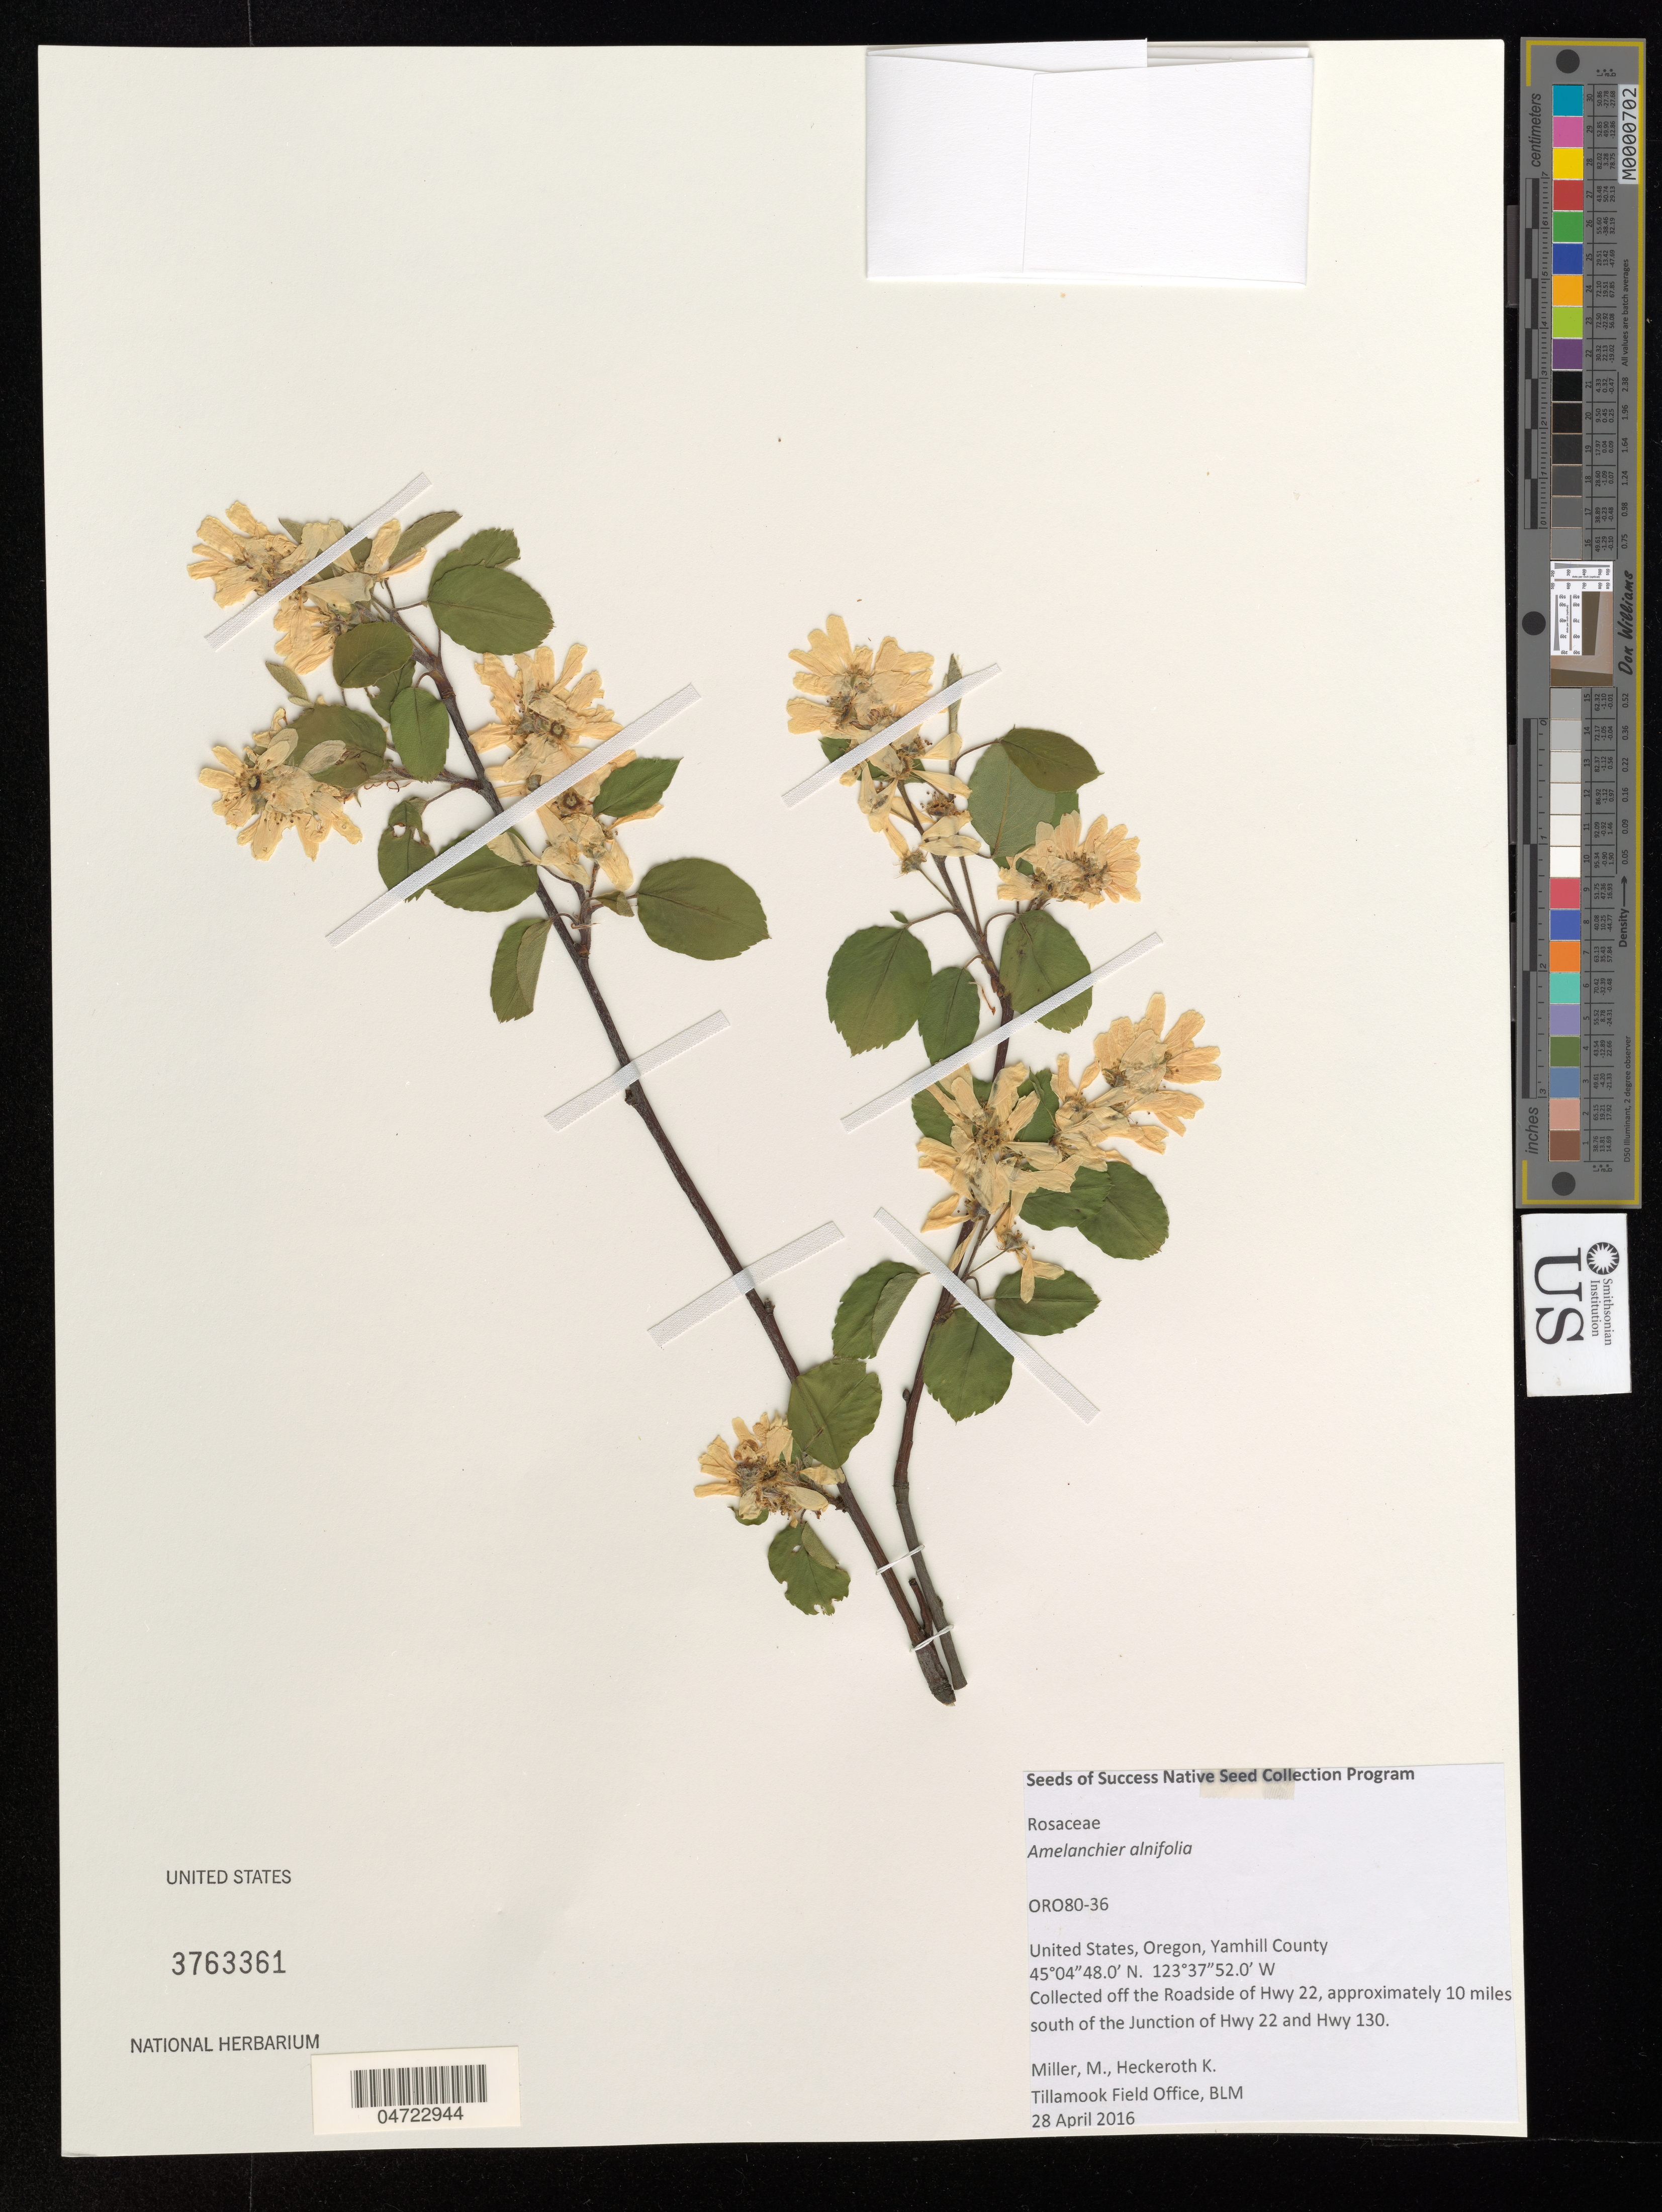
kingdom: Plantae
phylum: Tracheophyta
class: Magnoliopsida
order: Rosales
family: Rosaceae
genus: Amelanchier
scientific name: Amelanchier alnifolia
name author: (Nutt.) Nutt. ex M. Roem.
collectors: M. Miller & K. Heckeroth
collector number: ORO80-36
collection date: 2016-04-28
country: United States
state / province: Oregon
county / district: Yamhill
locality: Yamhill County. Off the Roadside of Hwy 22, approximately 10 miles south of the Junction of Hwy 22 and Hwy 130.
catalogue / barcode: US 3763361